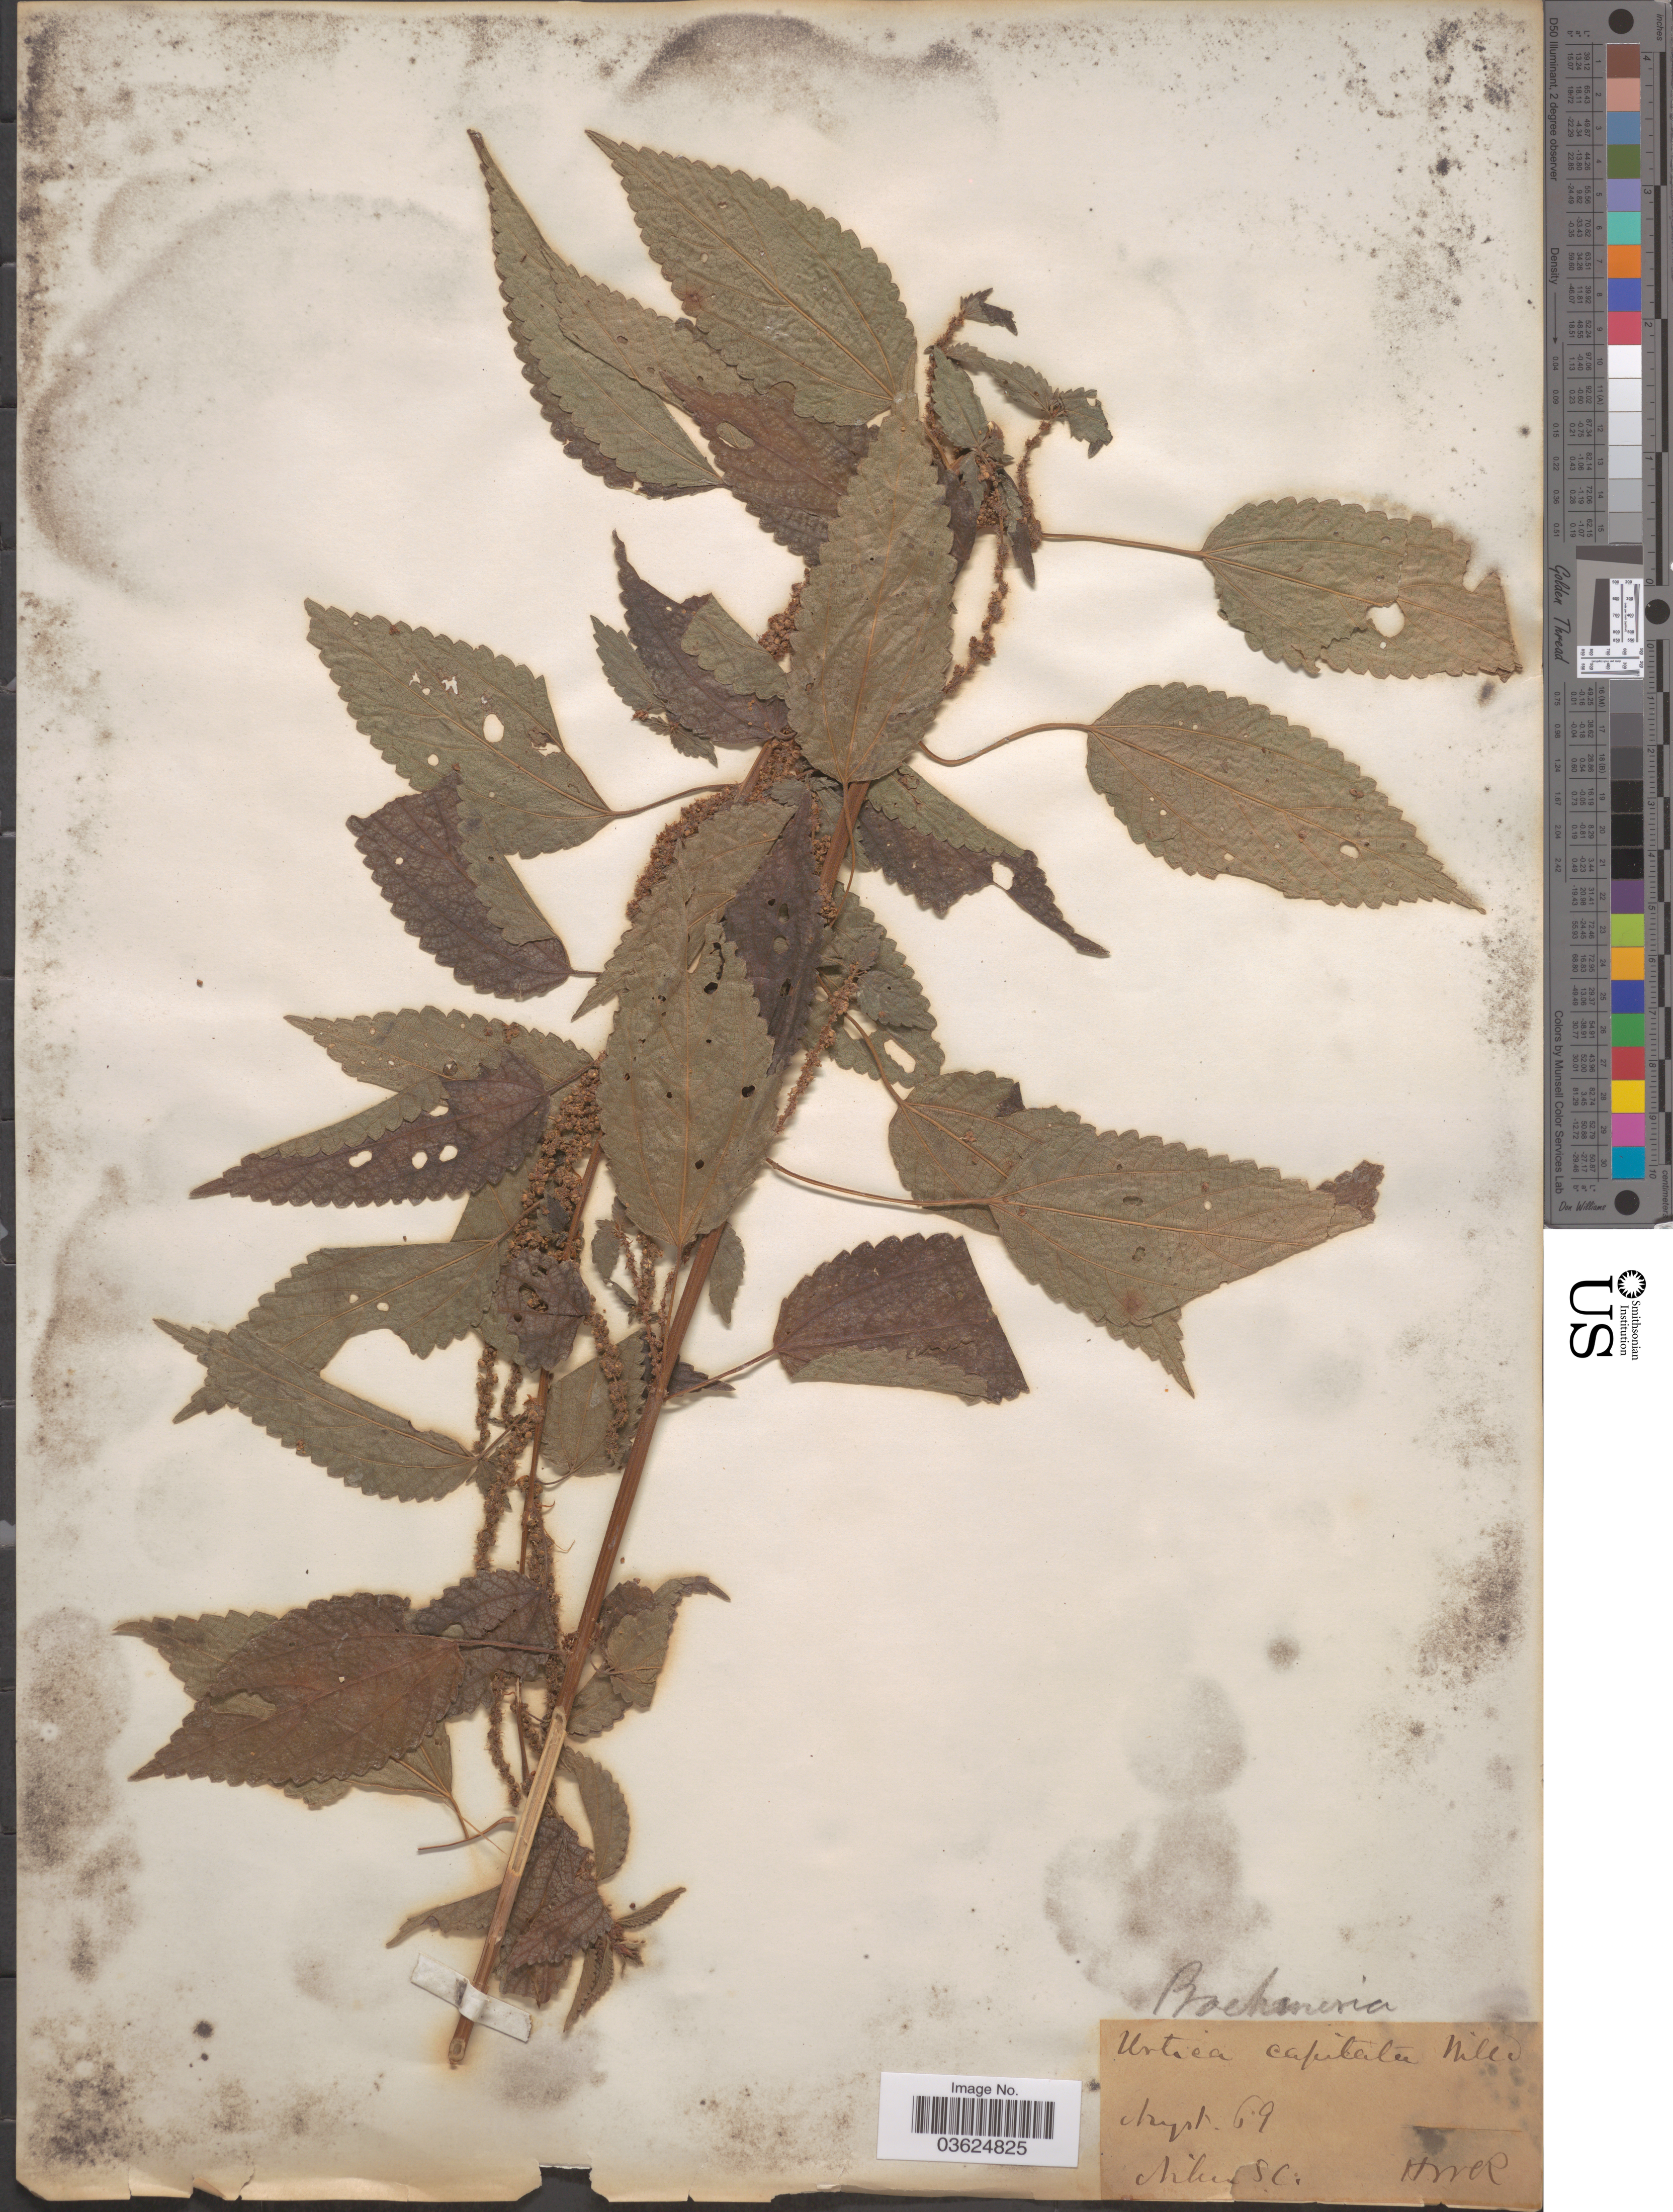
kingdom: Plantae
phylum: Tracheophyta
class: Magnoliopsida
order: Rosales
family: Urticaceae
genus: Boehmeria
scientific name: Boehmeria cylindrica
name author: (L.) Sw.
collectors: H. W. R.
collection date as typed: Transcribed d/m/y: /8/69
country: United States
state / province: South Carolina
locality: Aiken.